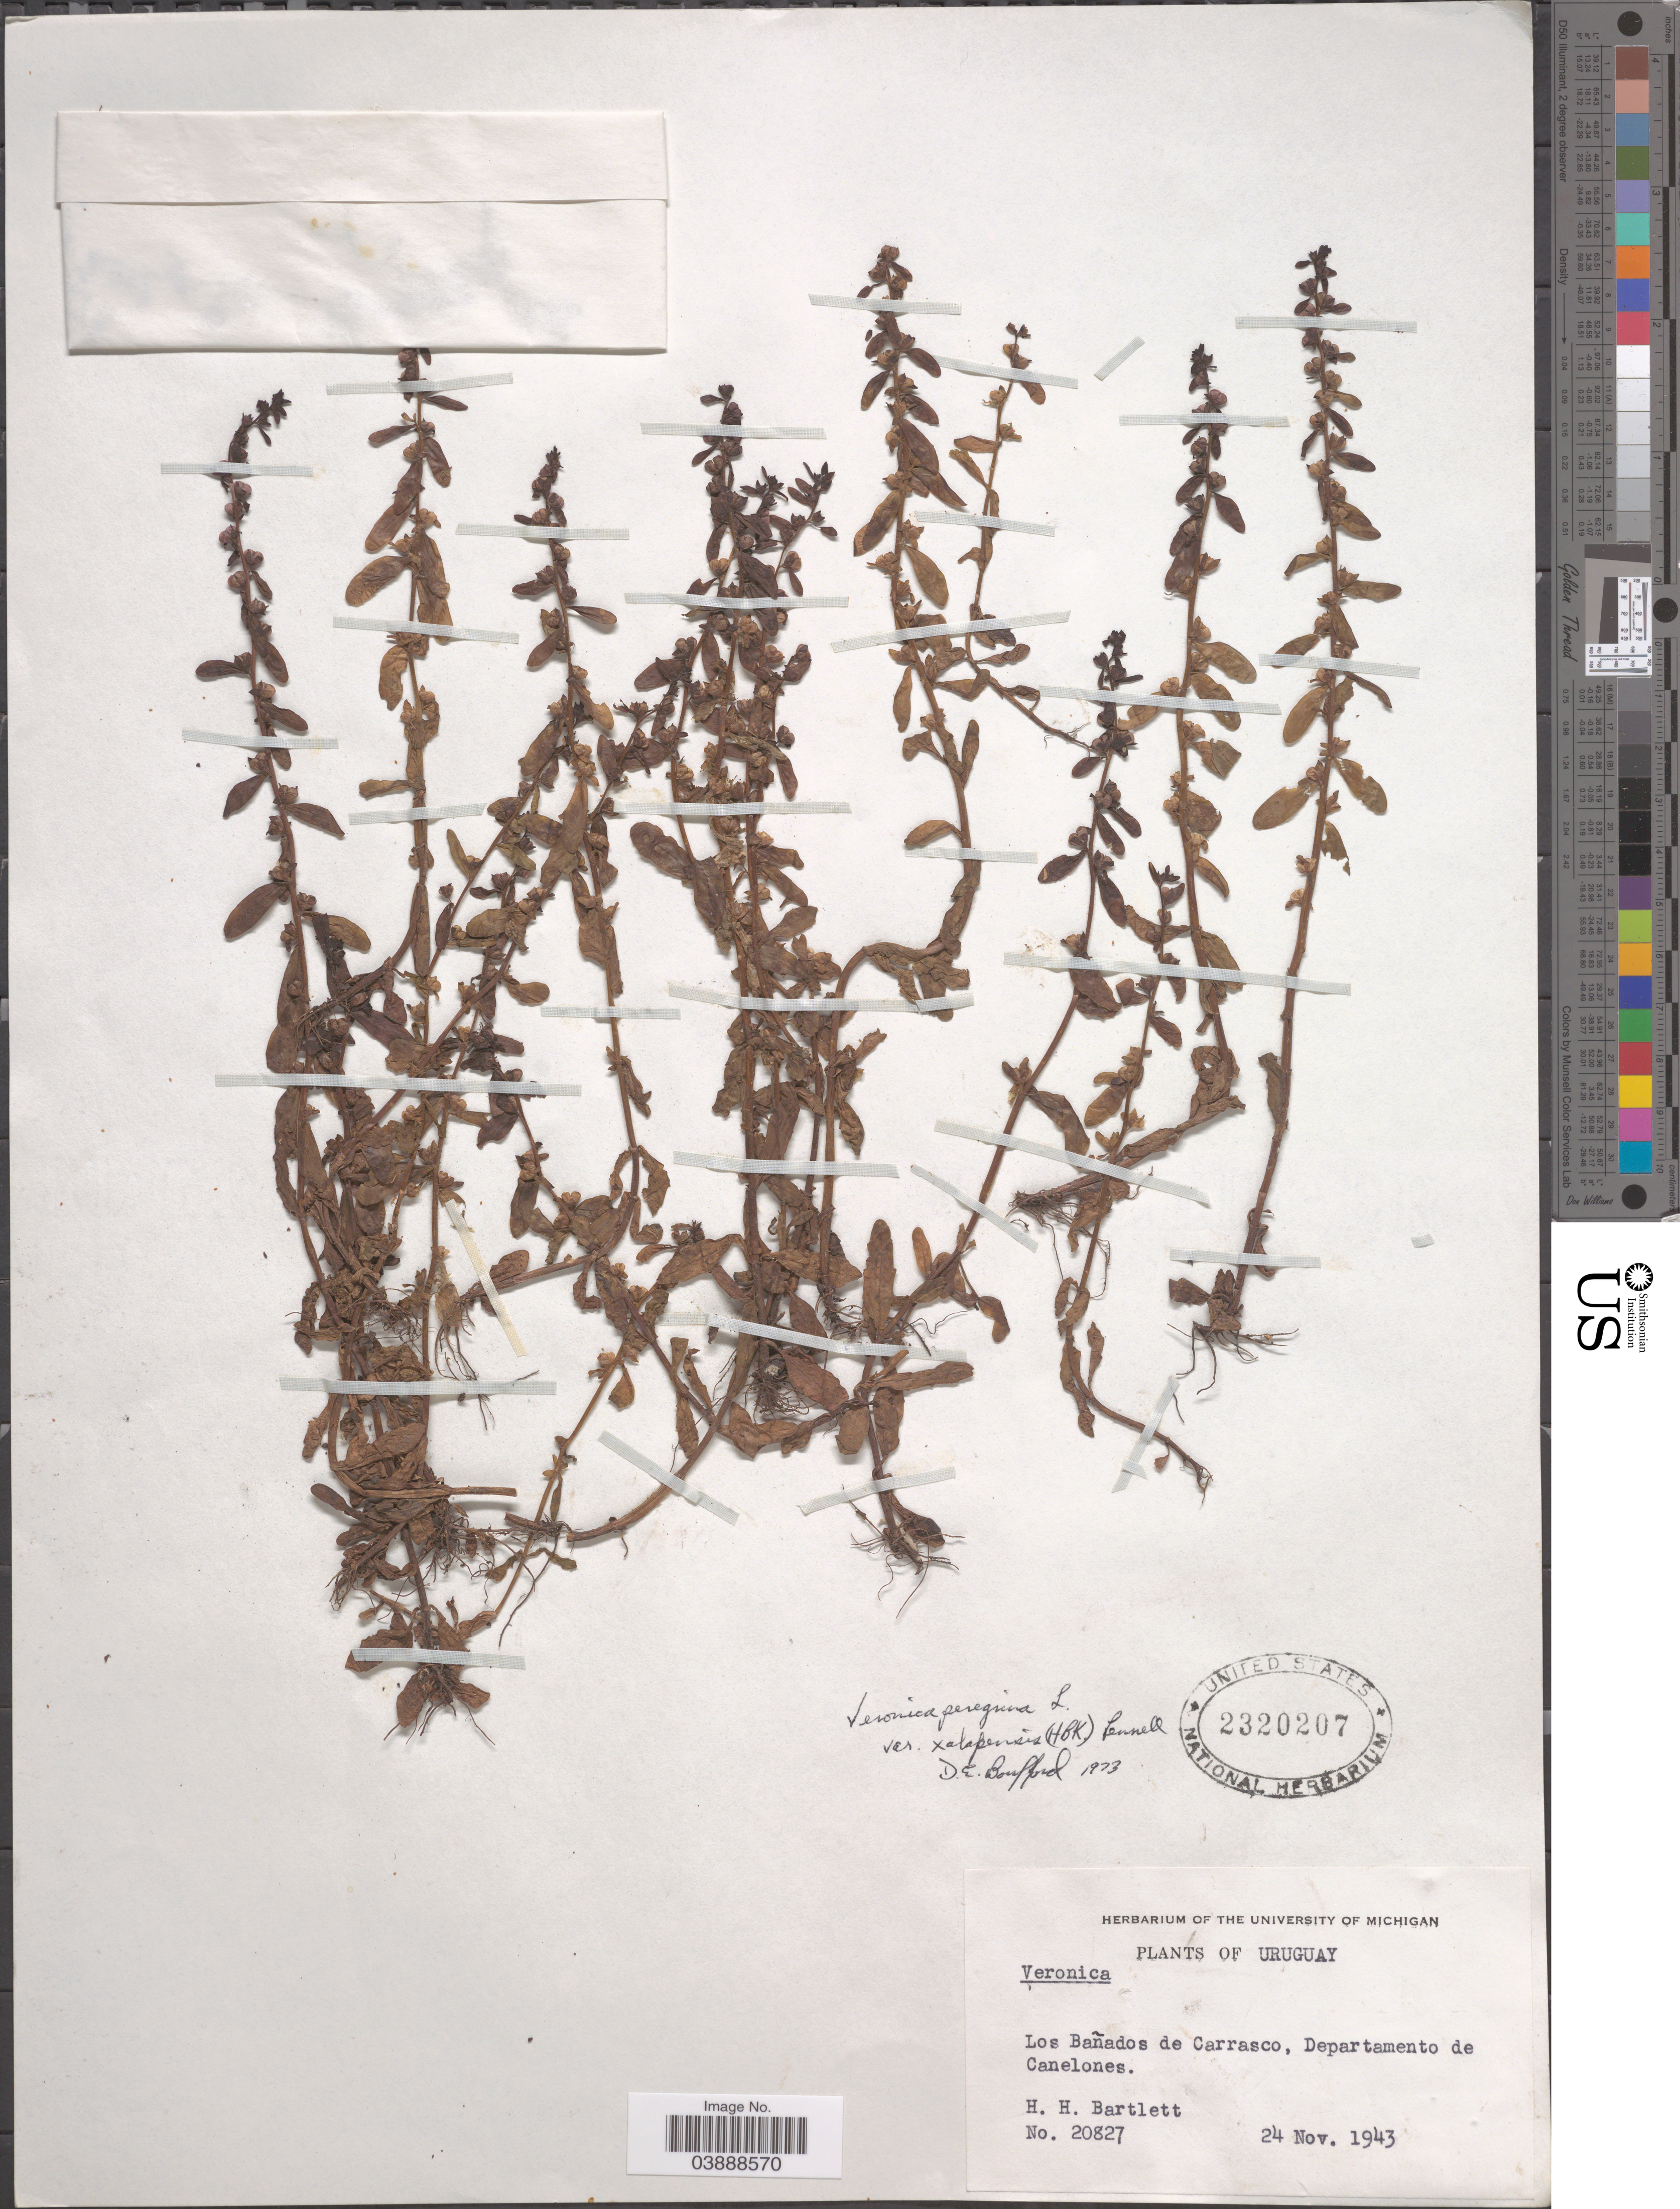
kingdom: Plantae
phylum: Tracheophyta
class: Magnoliopsida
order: Lamiales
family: Plantaginaceae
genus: Veronica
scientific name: Veronica peregrina var. xalapensis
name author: Kunth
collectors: H. H. Bartlett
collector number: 20827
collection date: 1943-11-24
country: Uruguay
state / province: Canelones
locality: Los Bañados de Carrasco, Departamento de Canelones.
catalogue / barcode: US 2320207